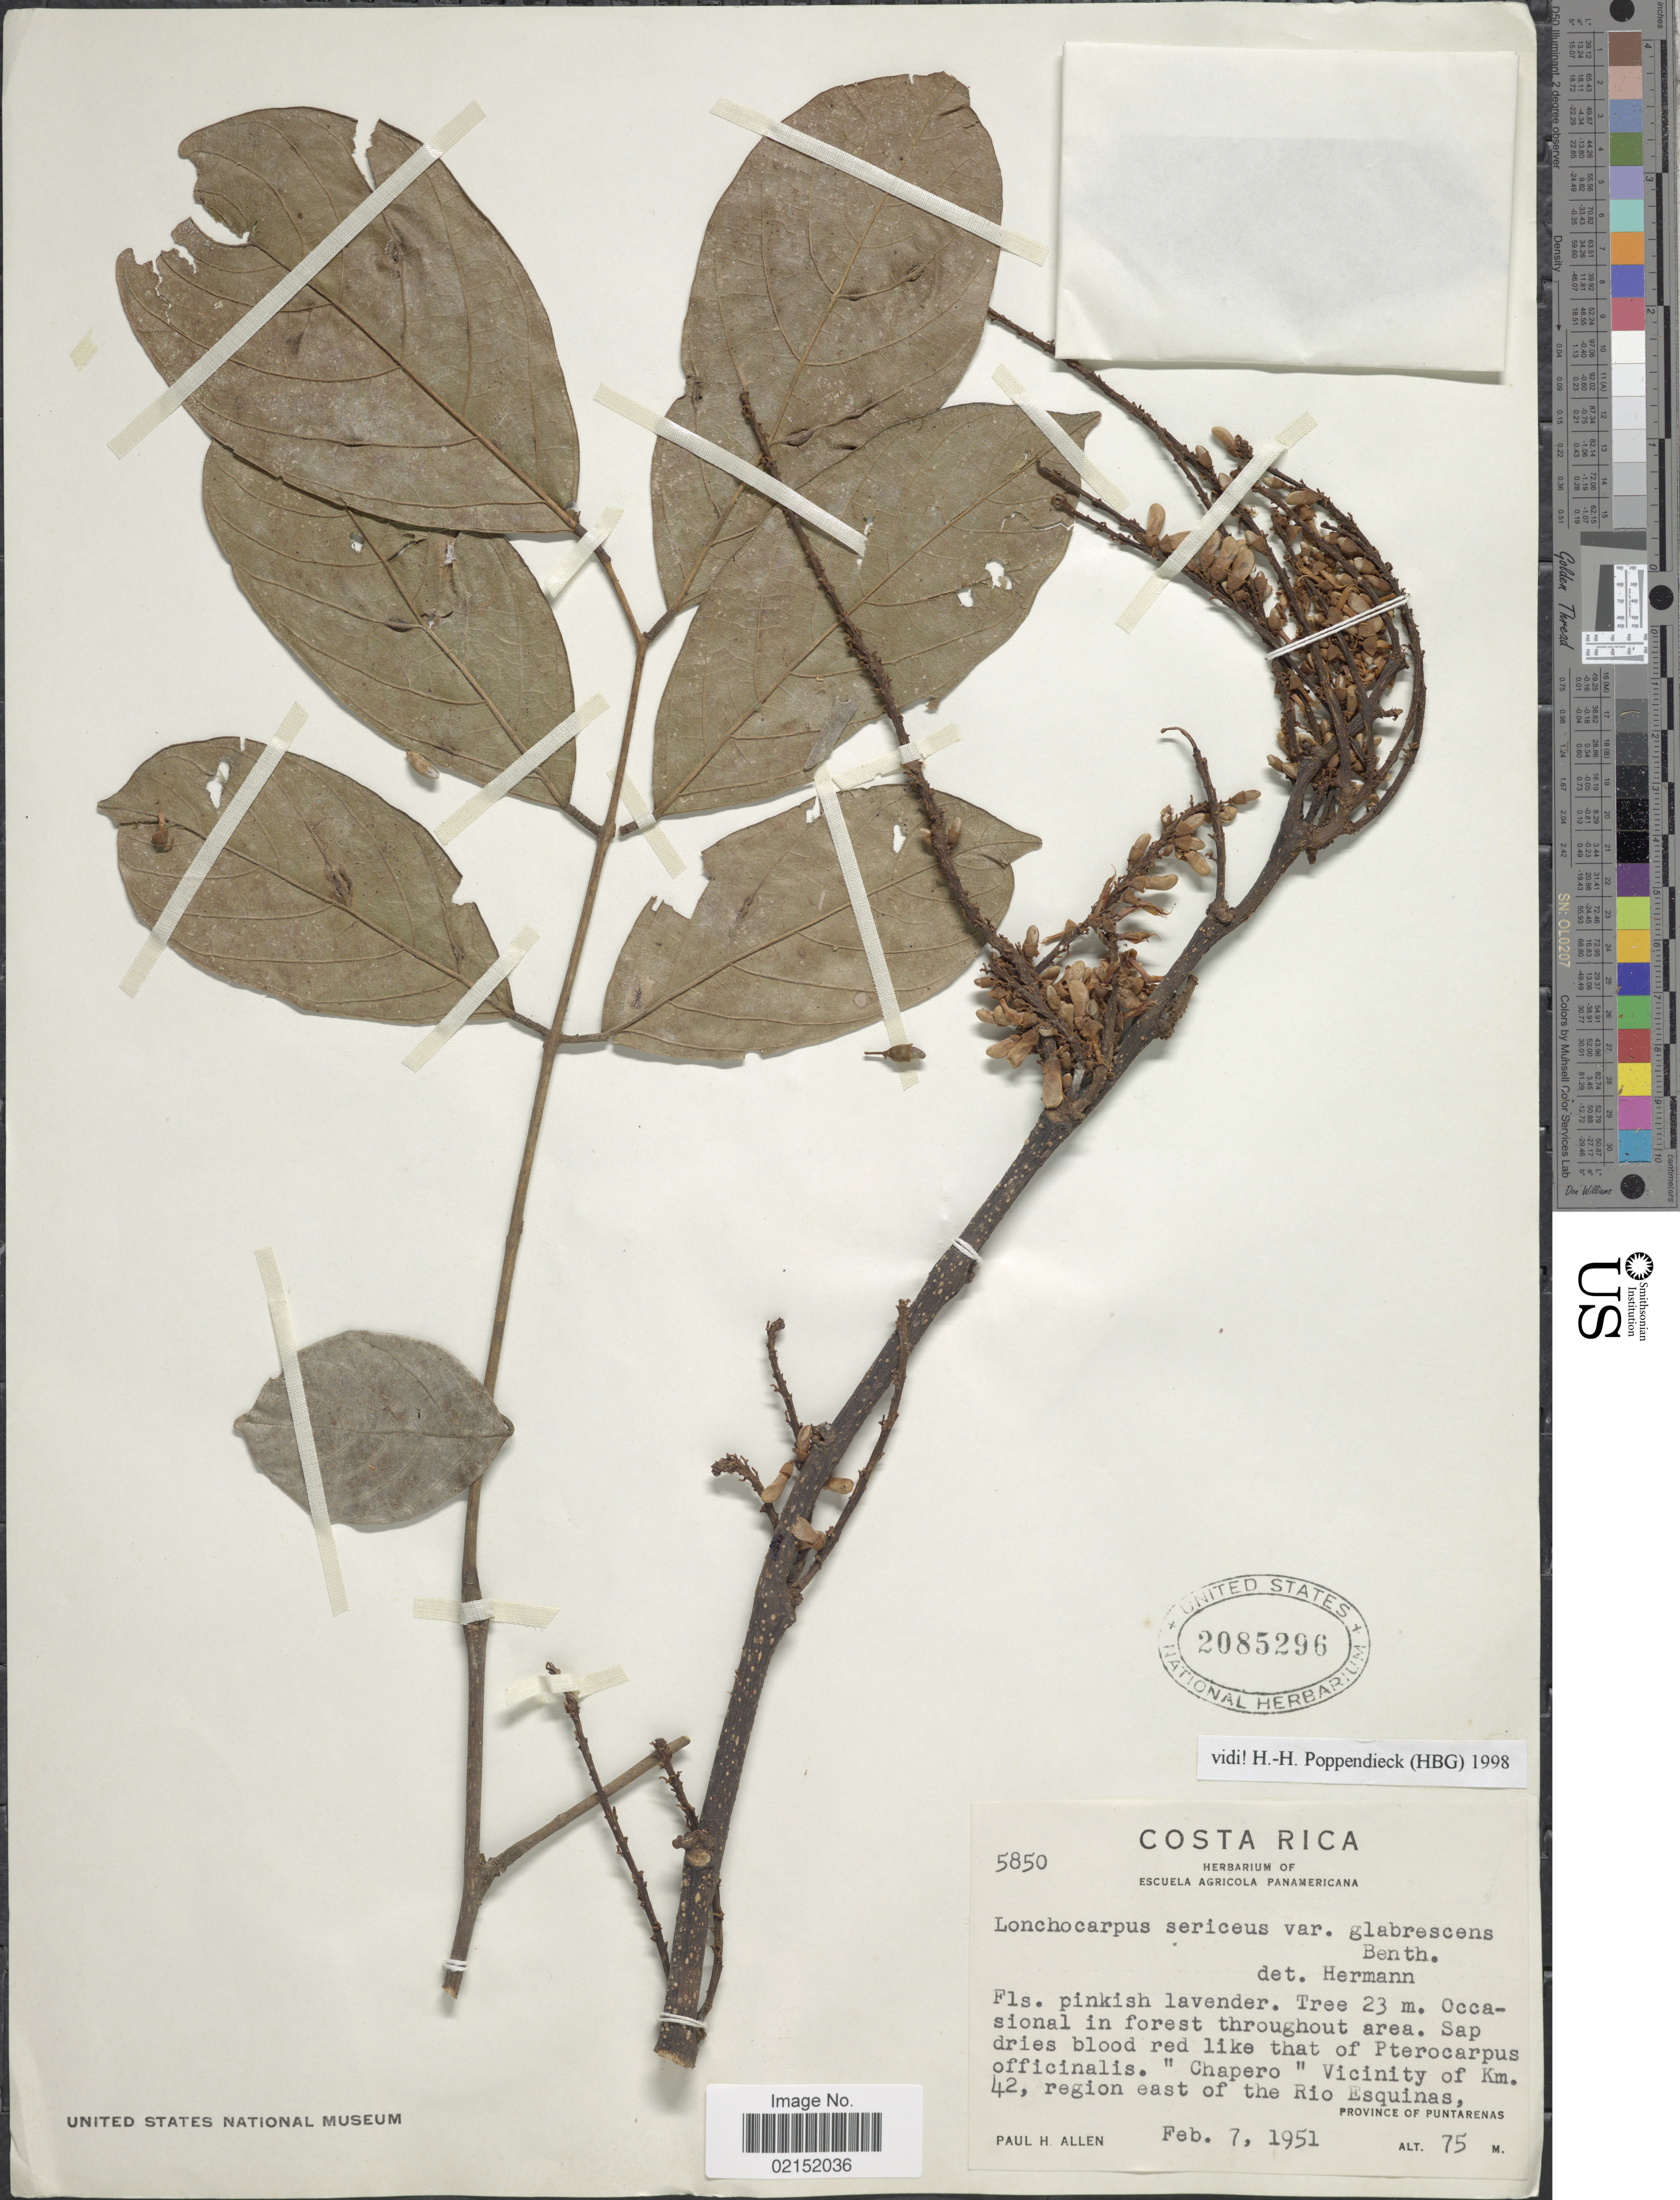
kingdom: Plantae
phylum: Tracheophyta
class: Magnoliopsida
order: Fabales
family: Fabaceae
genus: Lonchocarpus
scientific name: Lonchocarpus sericeus var. glabrescens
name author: Benth.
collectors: P. H. Allen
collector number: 5850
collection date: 1951-02-07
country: Costa Rica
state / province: Puntarenas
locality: Chapero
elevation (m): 75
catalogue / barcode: US 2058296